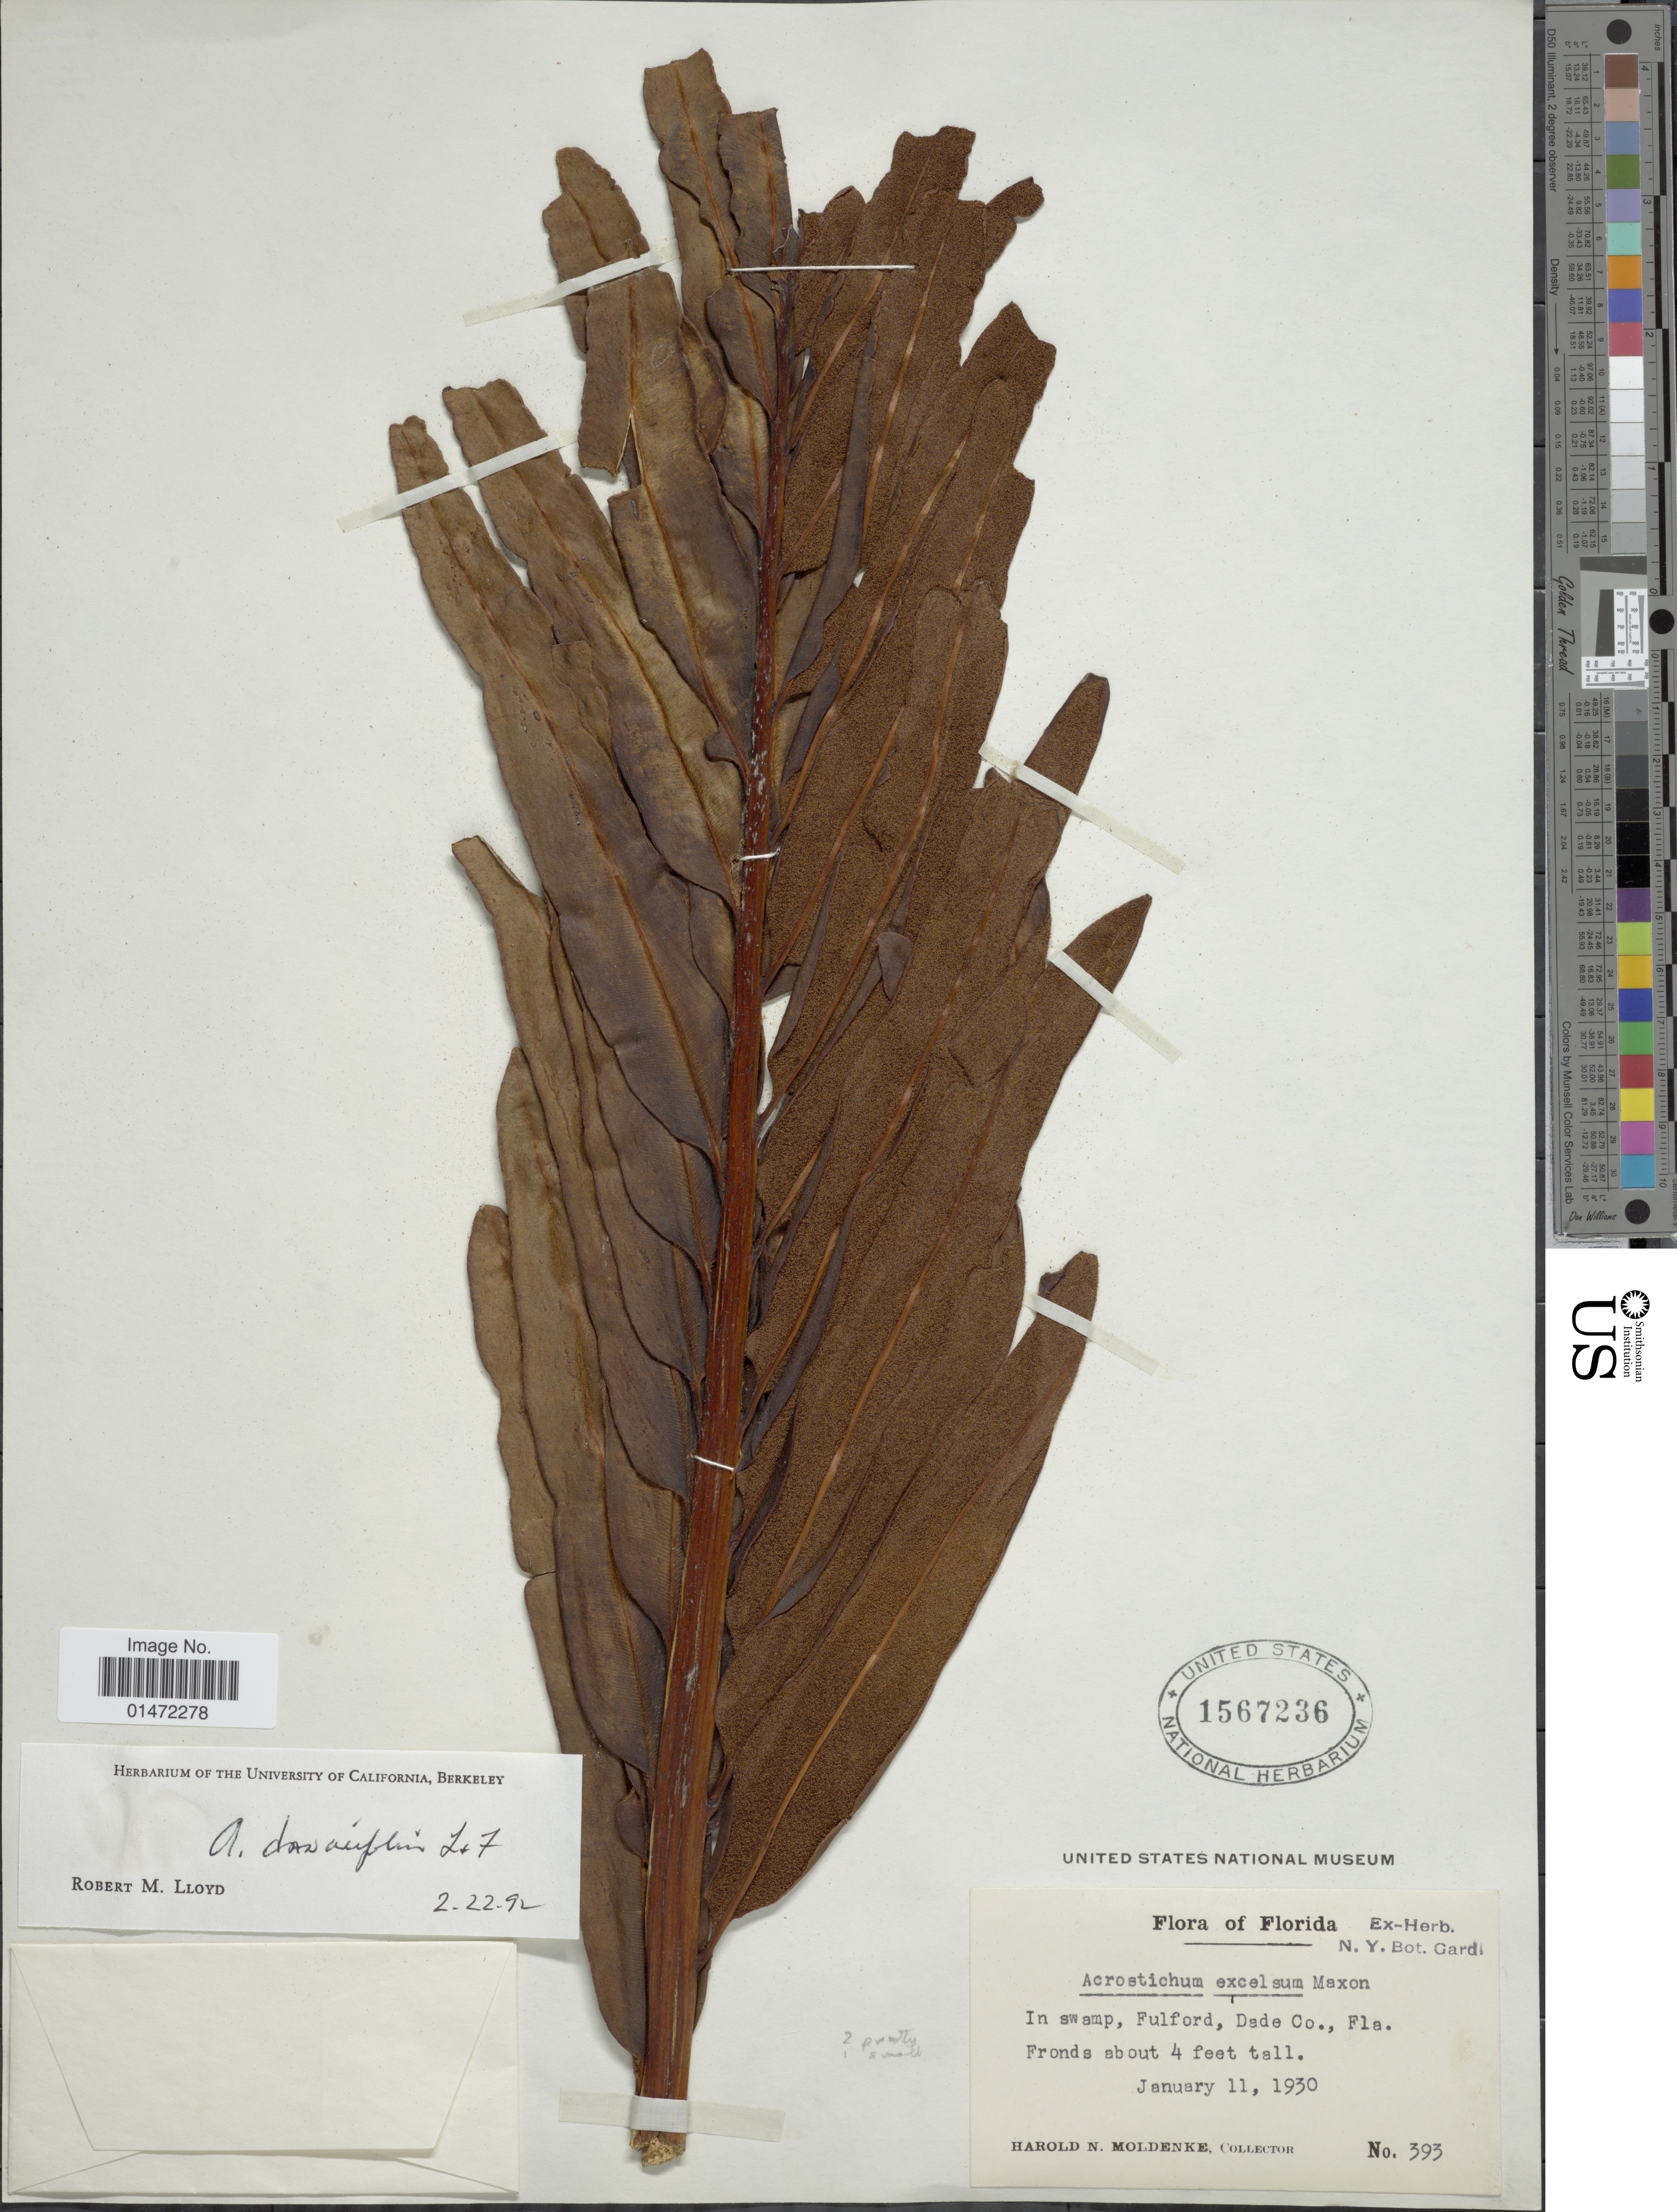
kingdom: Plantae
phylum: Tracheophyta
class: Polypodiopsida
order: Polypodiales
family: Pteridaceae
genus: Acrostichum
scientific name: Acrostichum danaeifolium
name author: Langsd. & Fisch.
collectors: H. N. Moldenke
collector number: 393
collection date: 1930-01-11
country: United States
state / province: Florida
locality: In swamp, Fulford, Dade Co.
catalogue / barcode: US 1567236